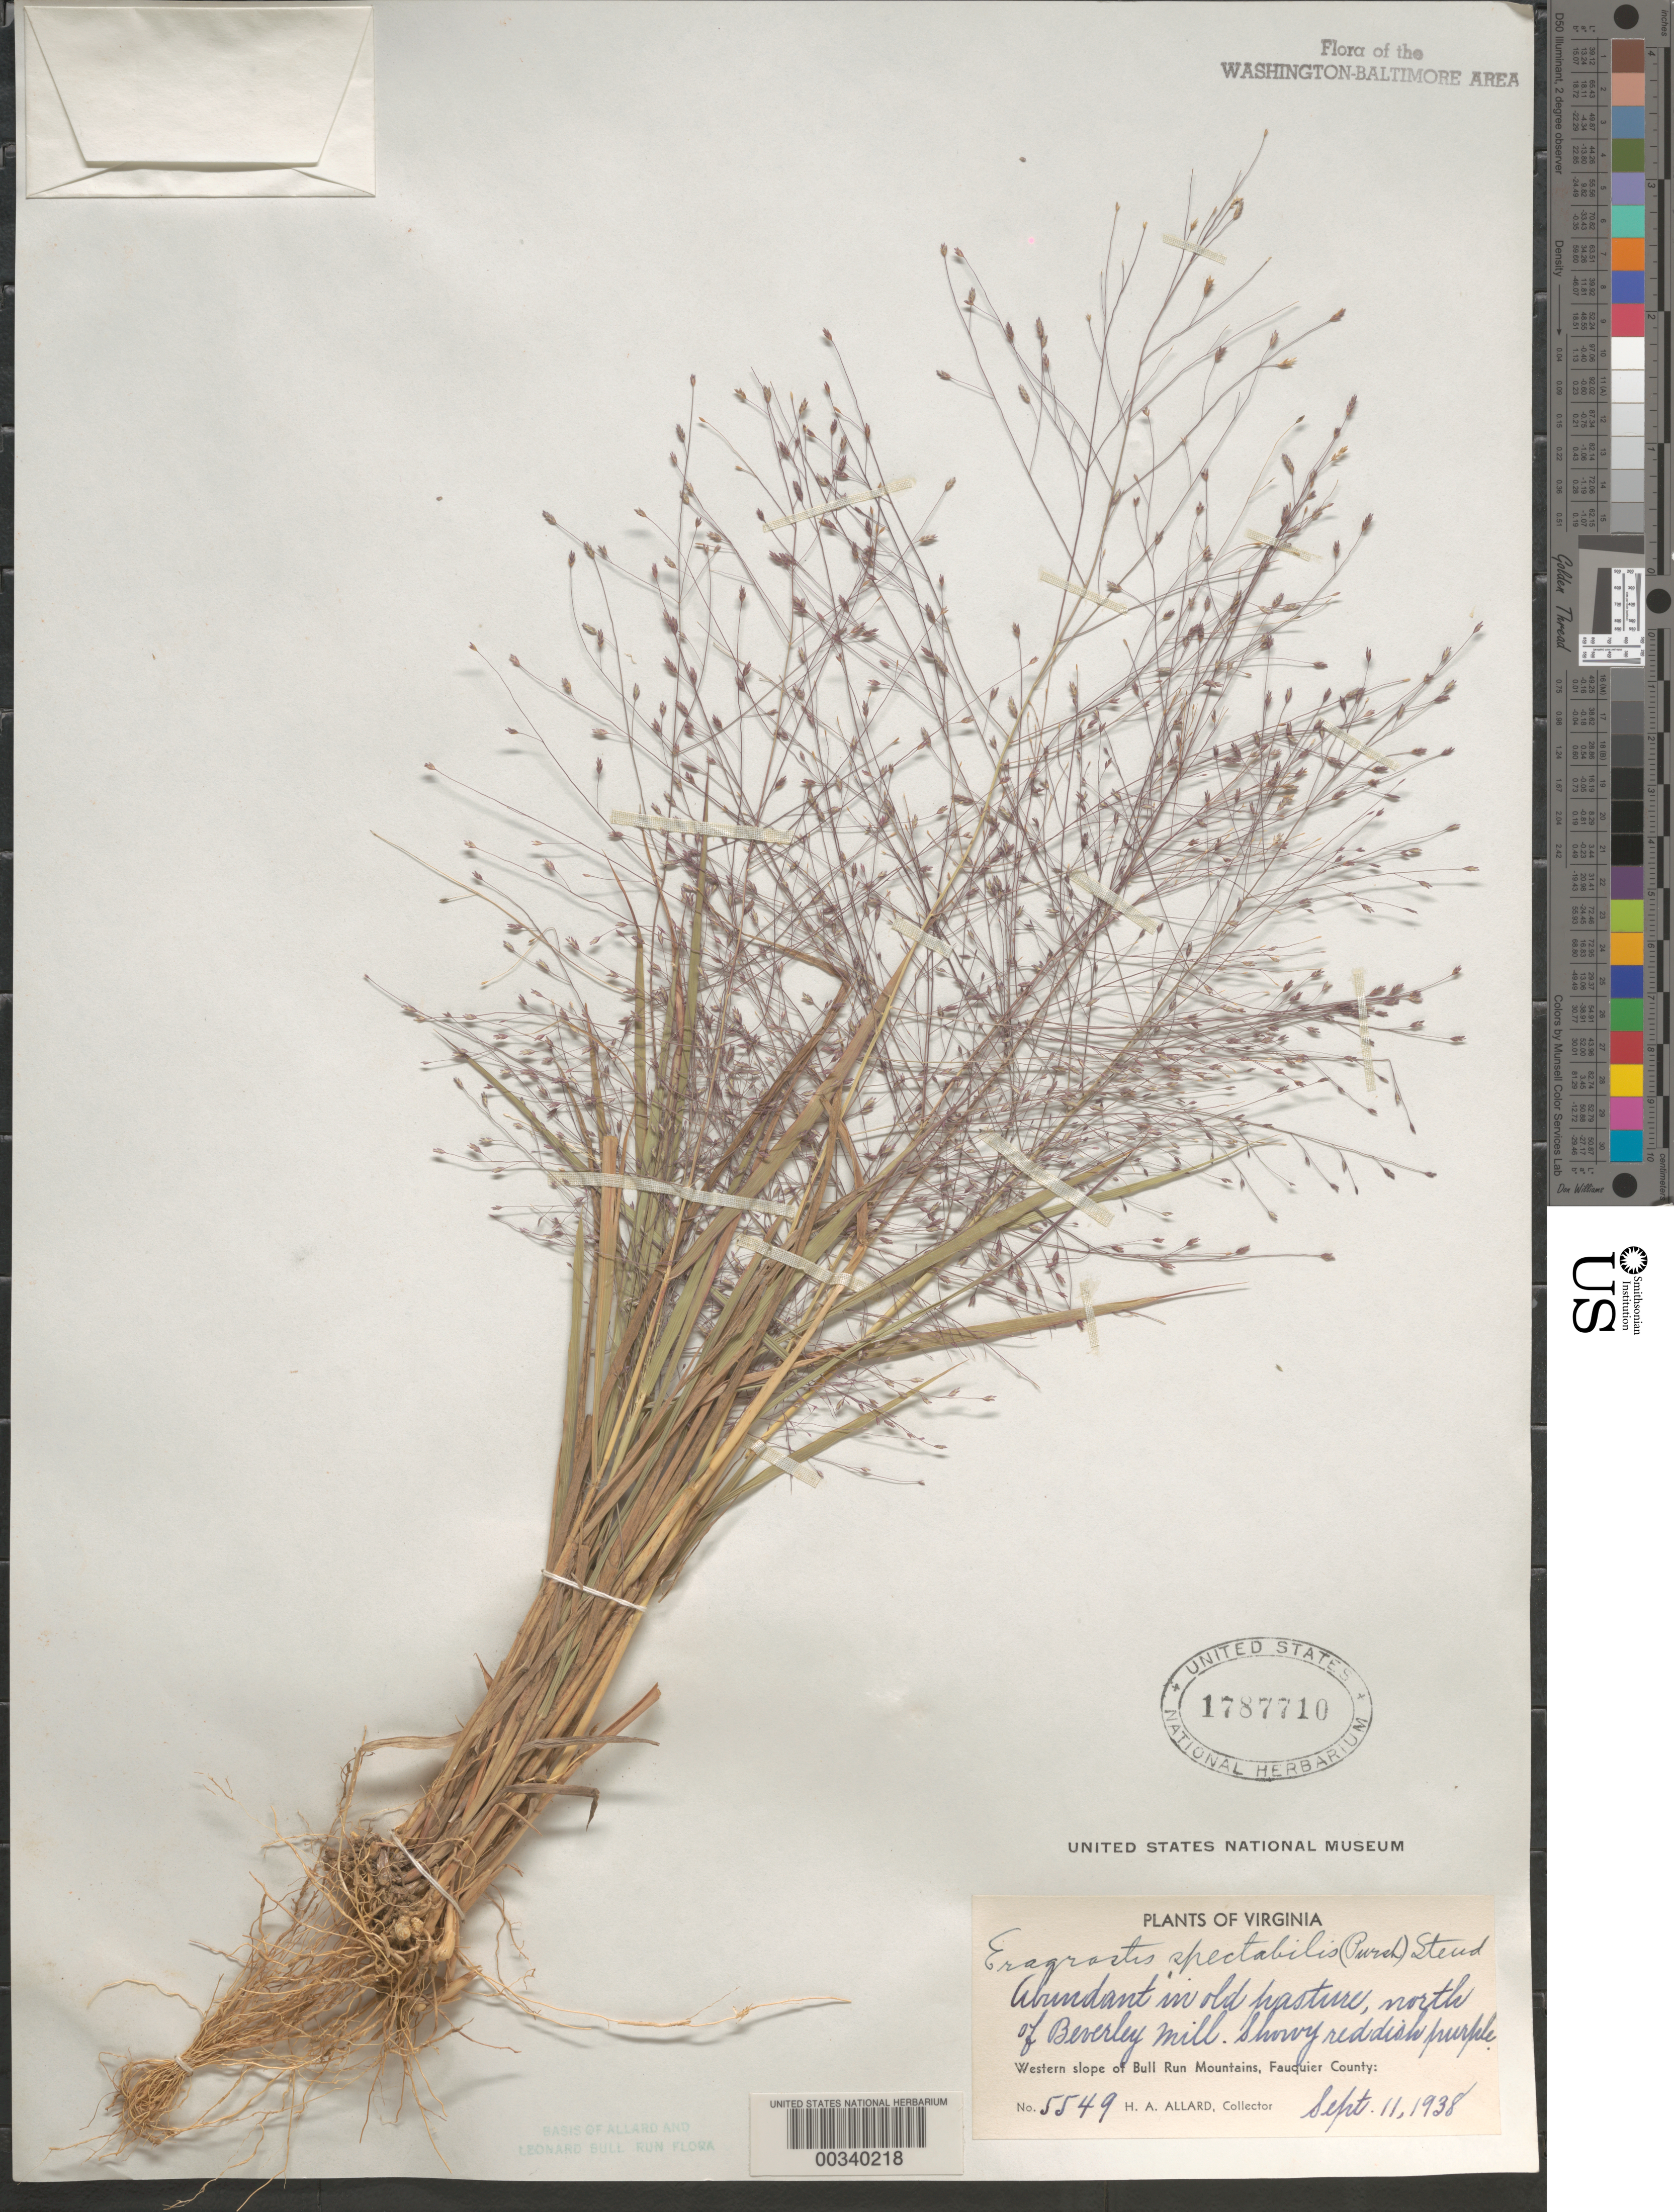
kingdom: Plantae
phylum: Tracheophyta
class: Liliopsida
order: Poales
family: Poaceae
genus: Eragrostis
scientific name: Eragrostis spectabilis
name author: (Pursh) Steud.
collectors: H. A. Allard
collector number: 5549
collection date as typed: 11 Sep 1938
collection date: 1938-09-11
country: United States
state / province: Virginia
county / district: Fauquier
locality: Above Beverley Mill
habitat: In old pasture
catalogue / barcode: US 1787710